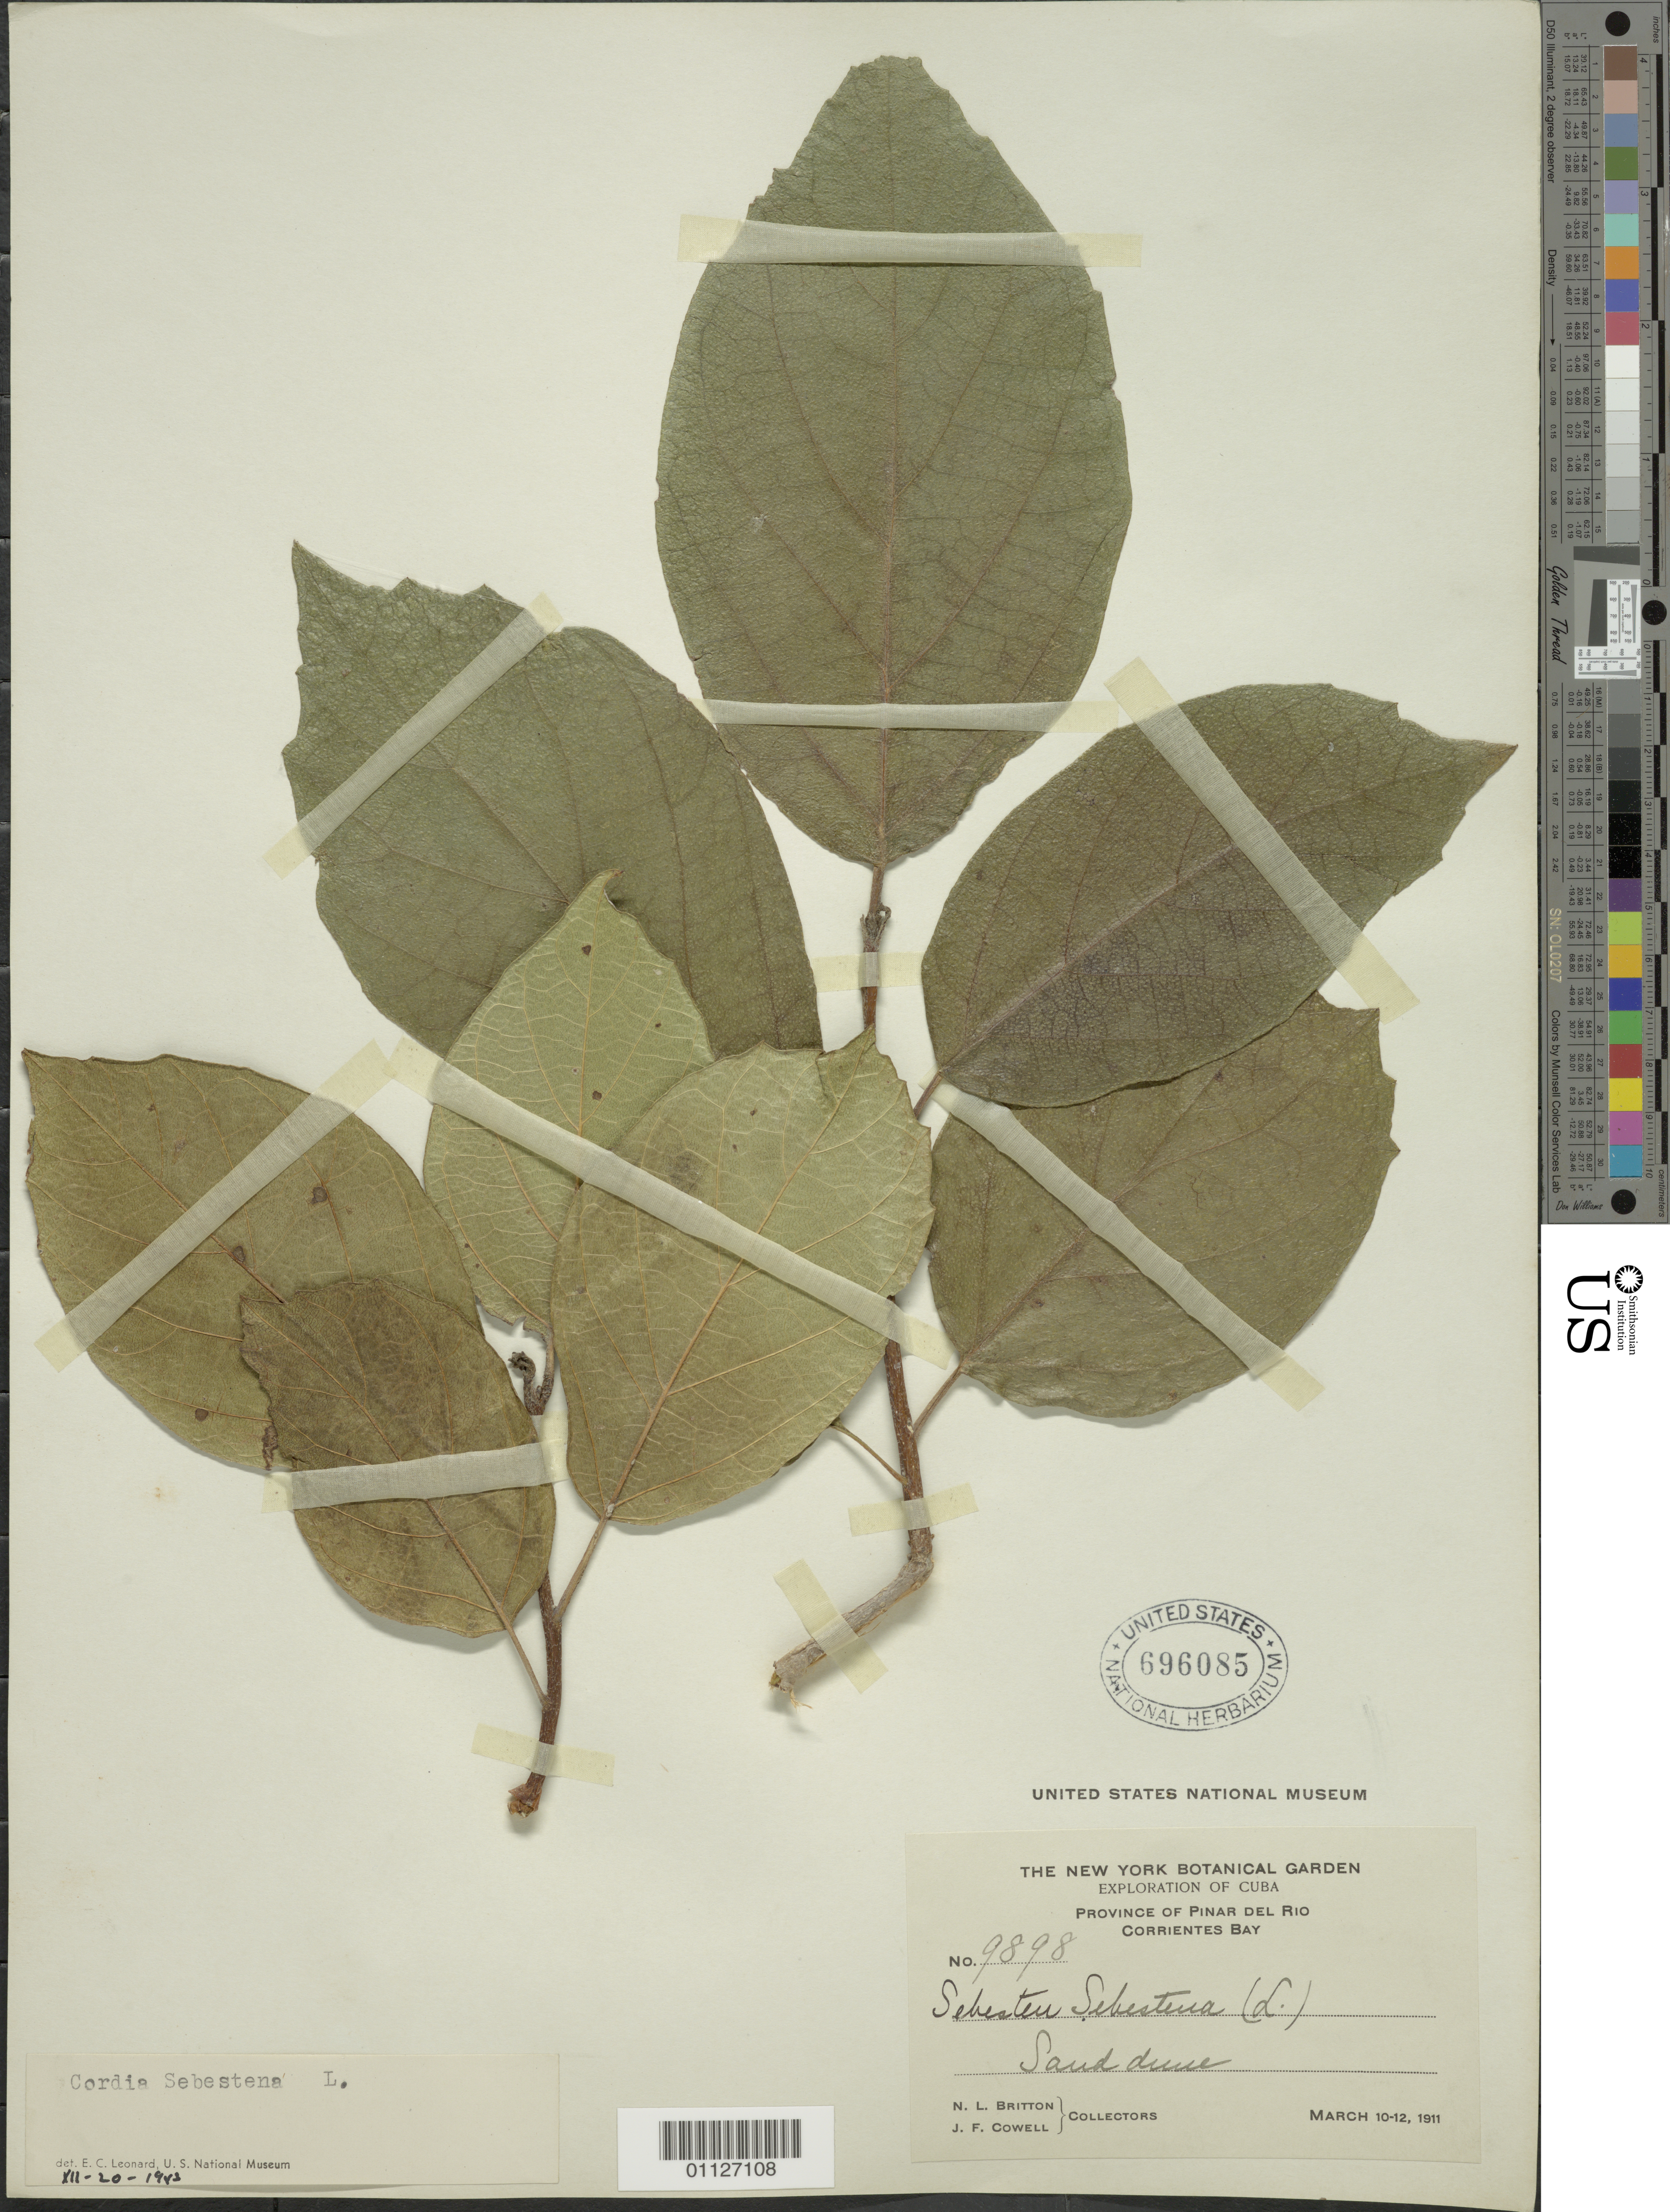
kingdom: Plantae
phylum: Tracheophyta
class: Magnoliopsida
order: Boraginales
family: Cordiaceae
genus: Cordia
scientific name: Cordia sebestena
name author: L.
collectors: N. Britton & J. F. Cowell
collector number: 9898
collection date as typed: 10 Mar 1911 to 12 Mar 1911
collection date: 1911-03-10/1911-03-12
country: Cuba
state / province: Pinar del Rio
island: Cuba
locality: Corrientes Bay, sand dune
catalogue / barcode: US 696085